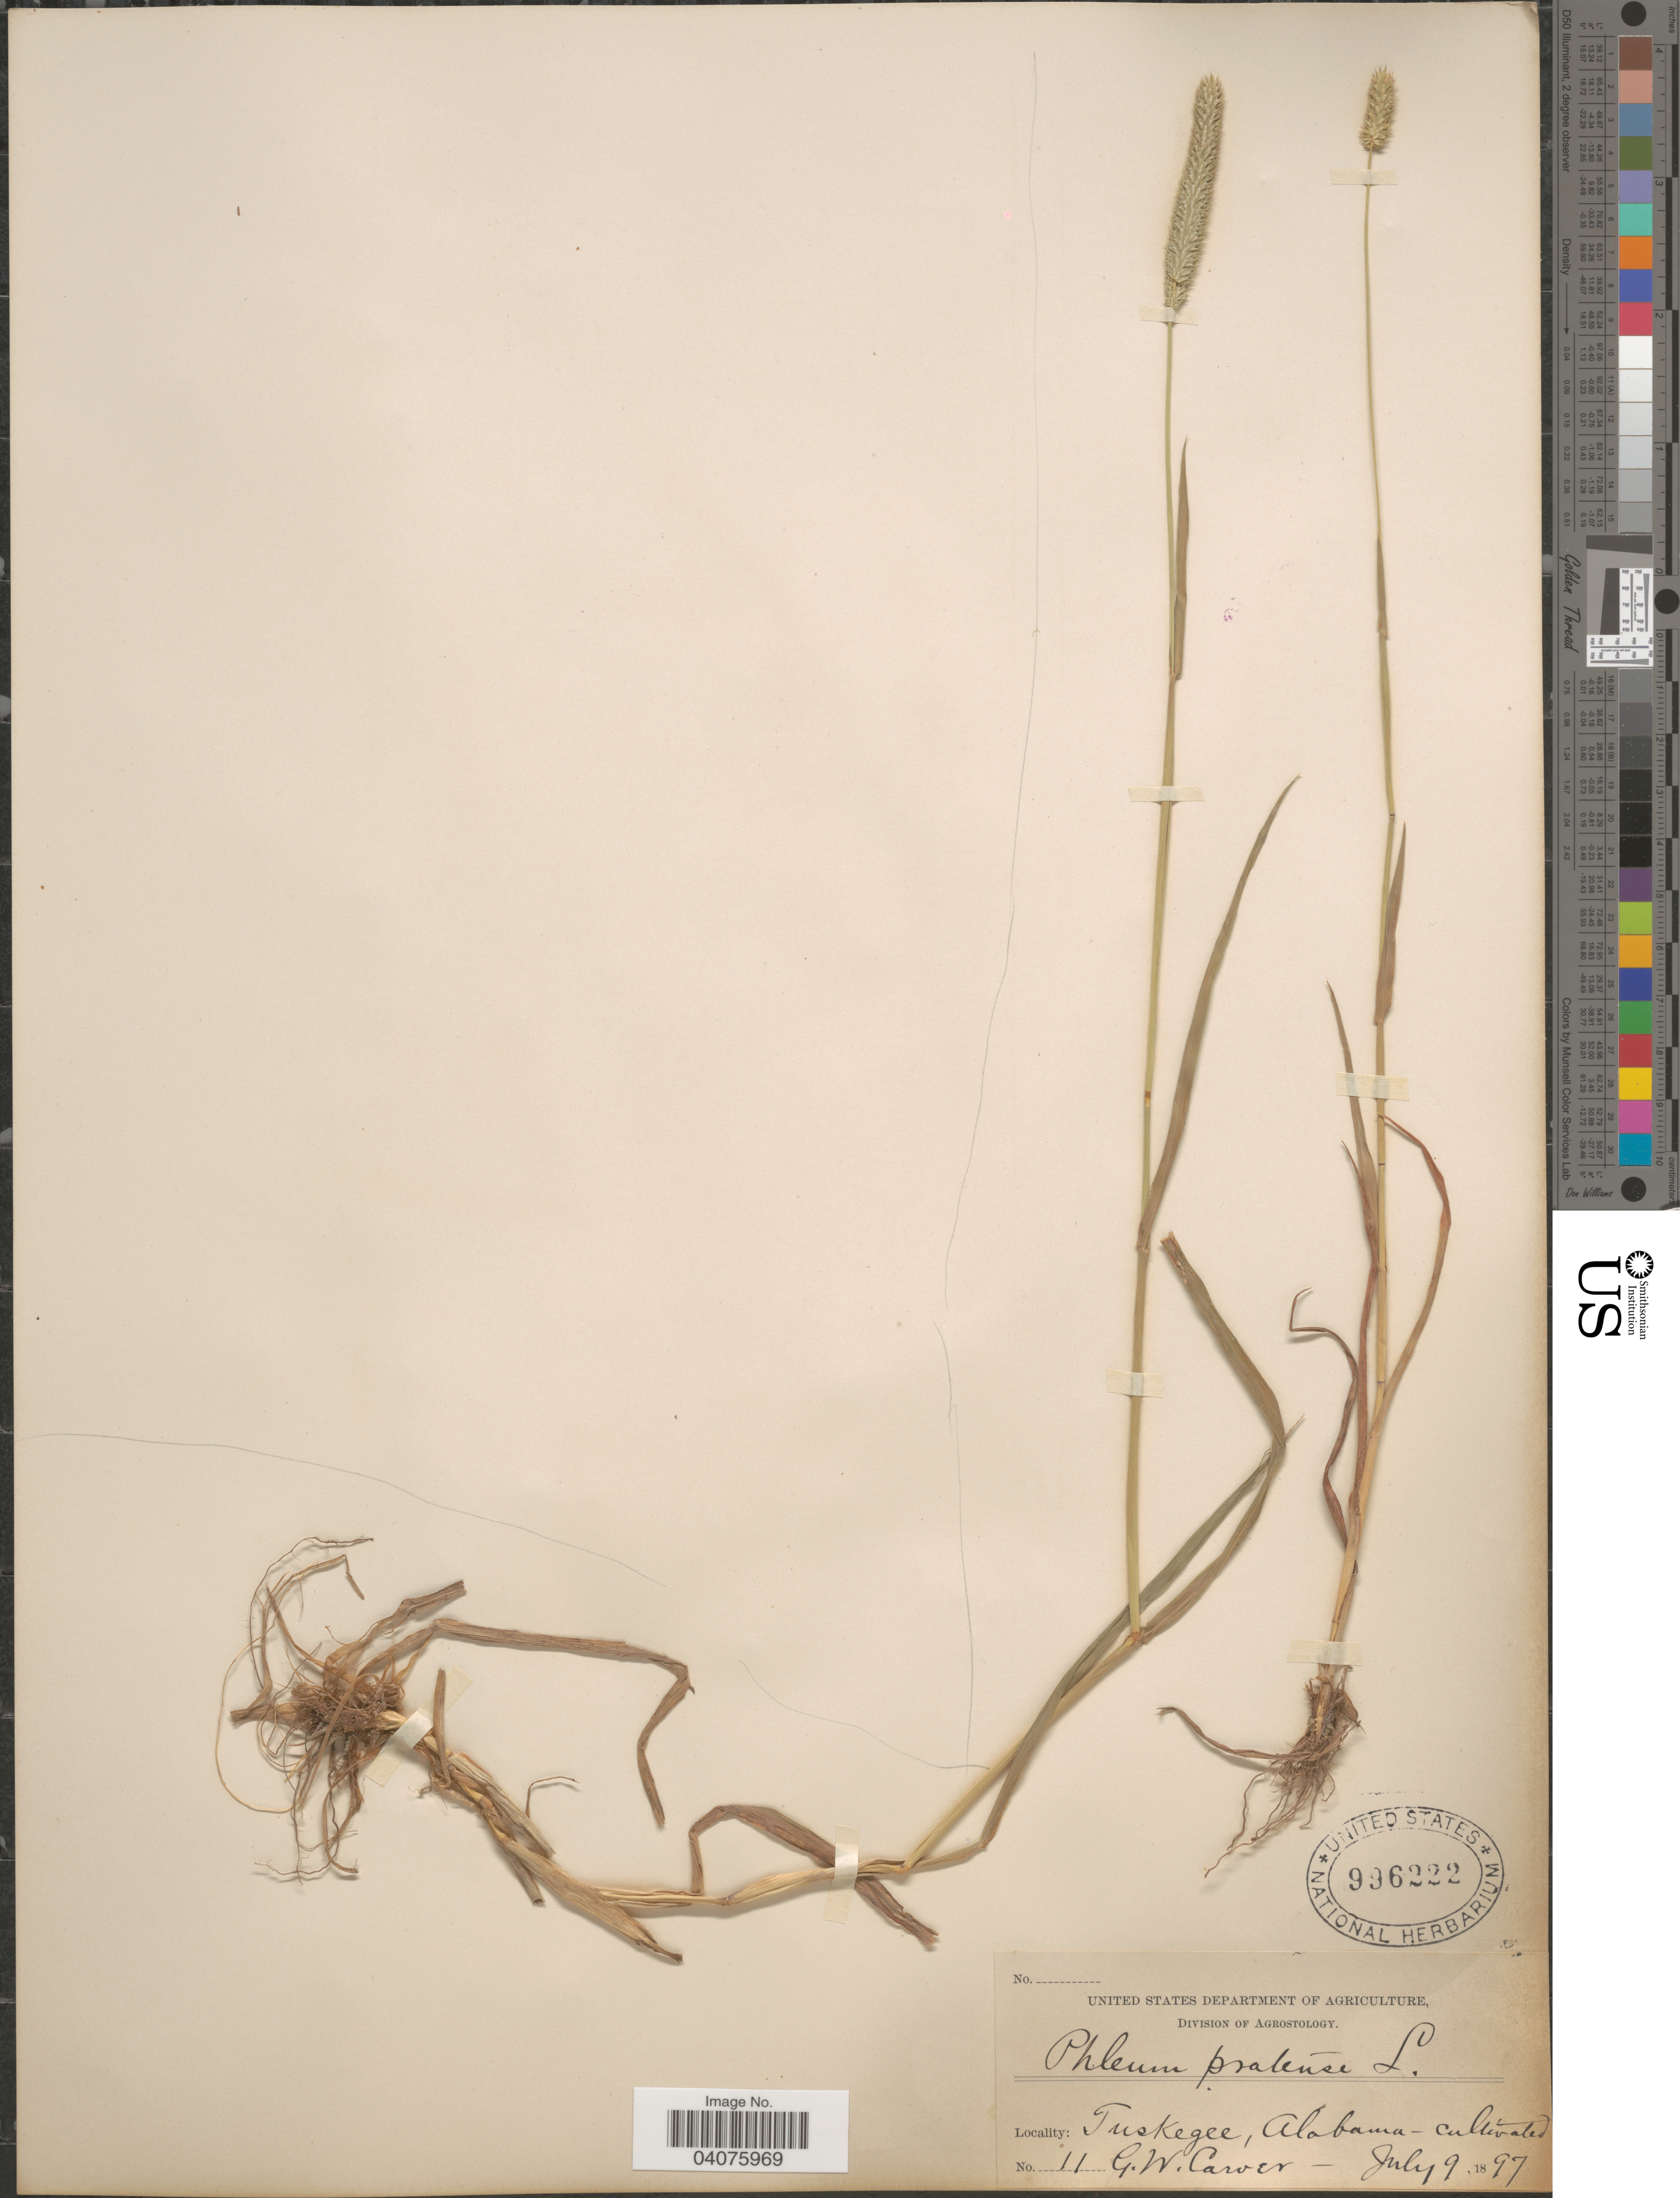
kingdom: Plantae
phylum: Tracheophyta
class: Liliopsida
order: Poales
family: Poaceae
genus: Phleum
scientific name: Phleum pratense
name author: L.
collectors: G. Carver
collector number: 11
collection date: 1897-07-09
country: United States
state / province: Alabama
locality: Tuskegee.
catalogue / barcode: US 996222